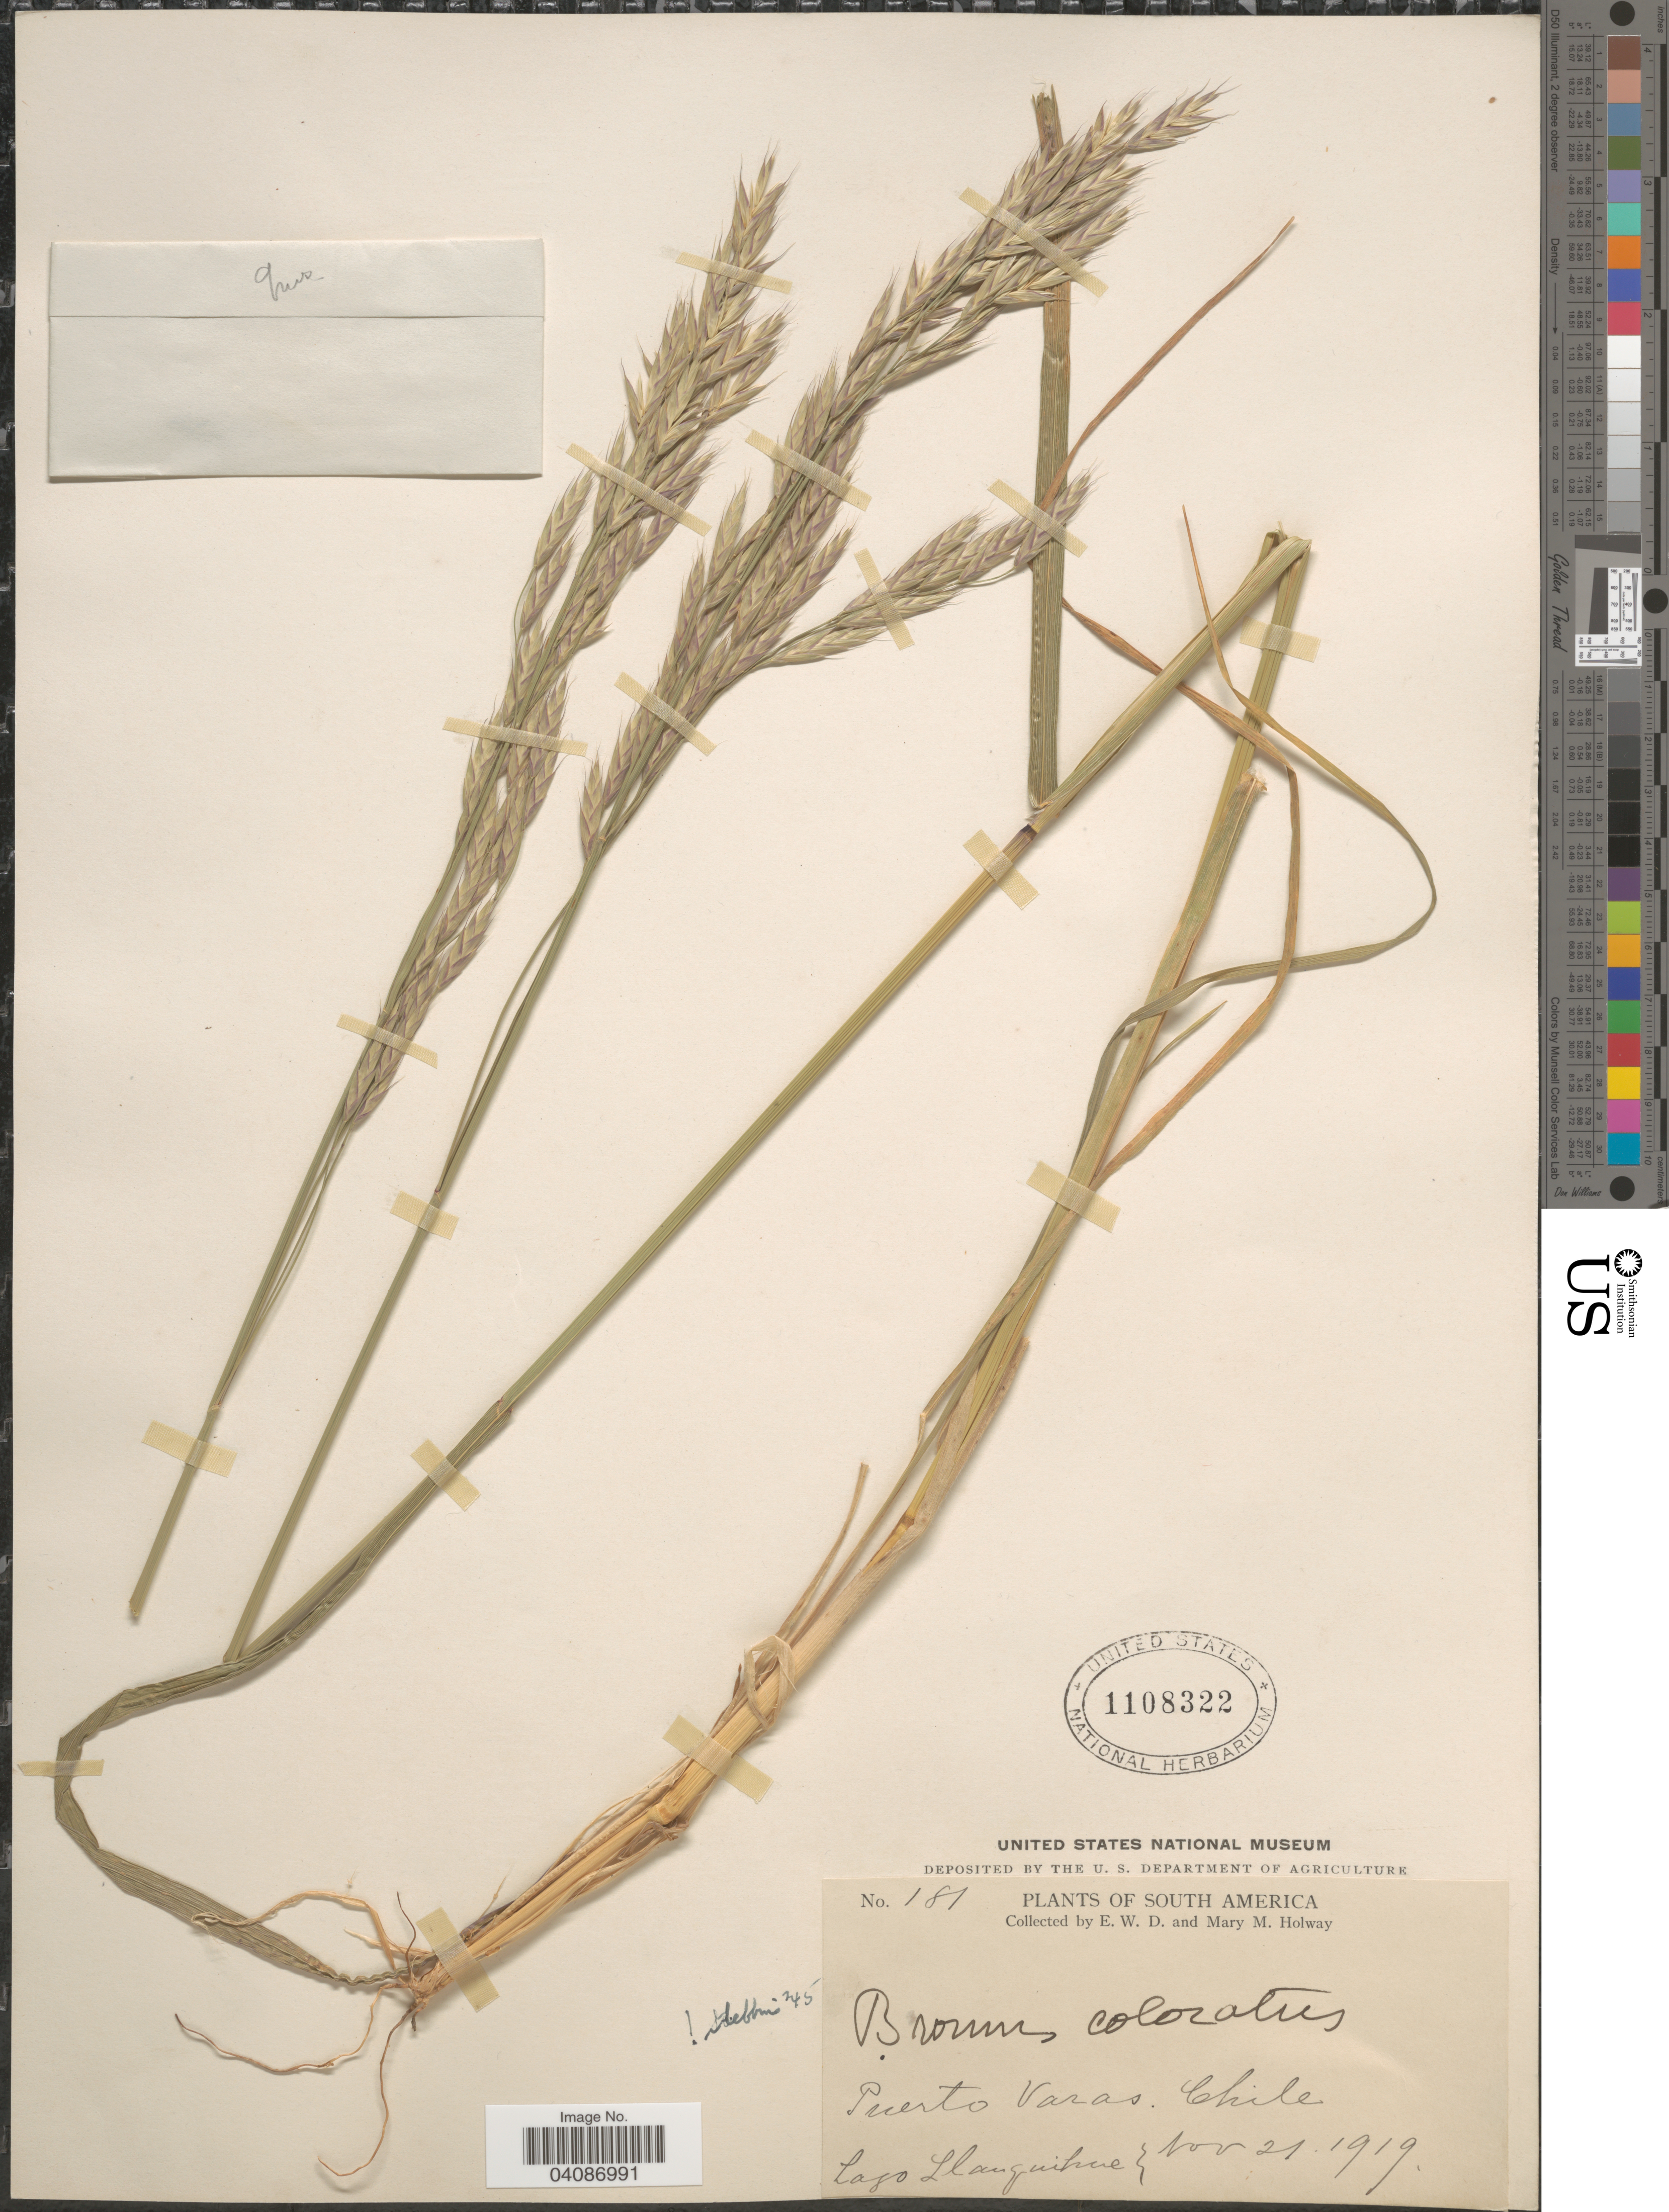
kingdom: Plantae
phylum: Tracheophyta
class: Liliopsida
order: Poales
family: Poaceae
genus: Bromus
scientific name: Bromus coloratus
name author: Steud.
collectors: E. W. D. Holway & M. M. Holway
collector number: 181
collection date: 1919-11-21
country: Chile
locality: Puerto Varas. Lajo Llanguihue.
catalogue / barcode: US 1108322